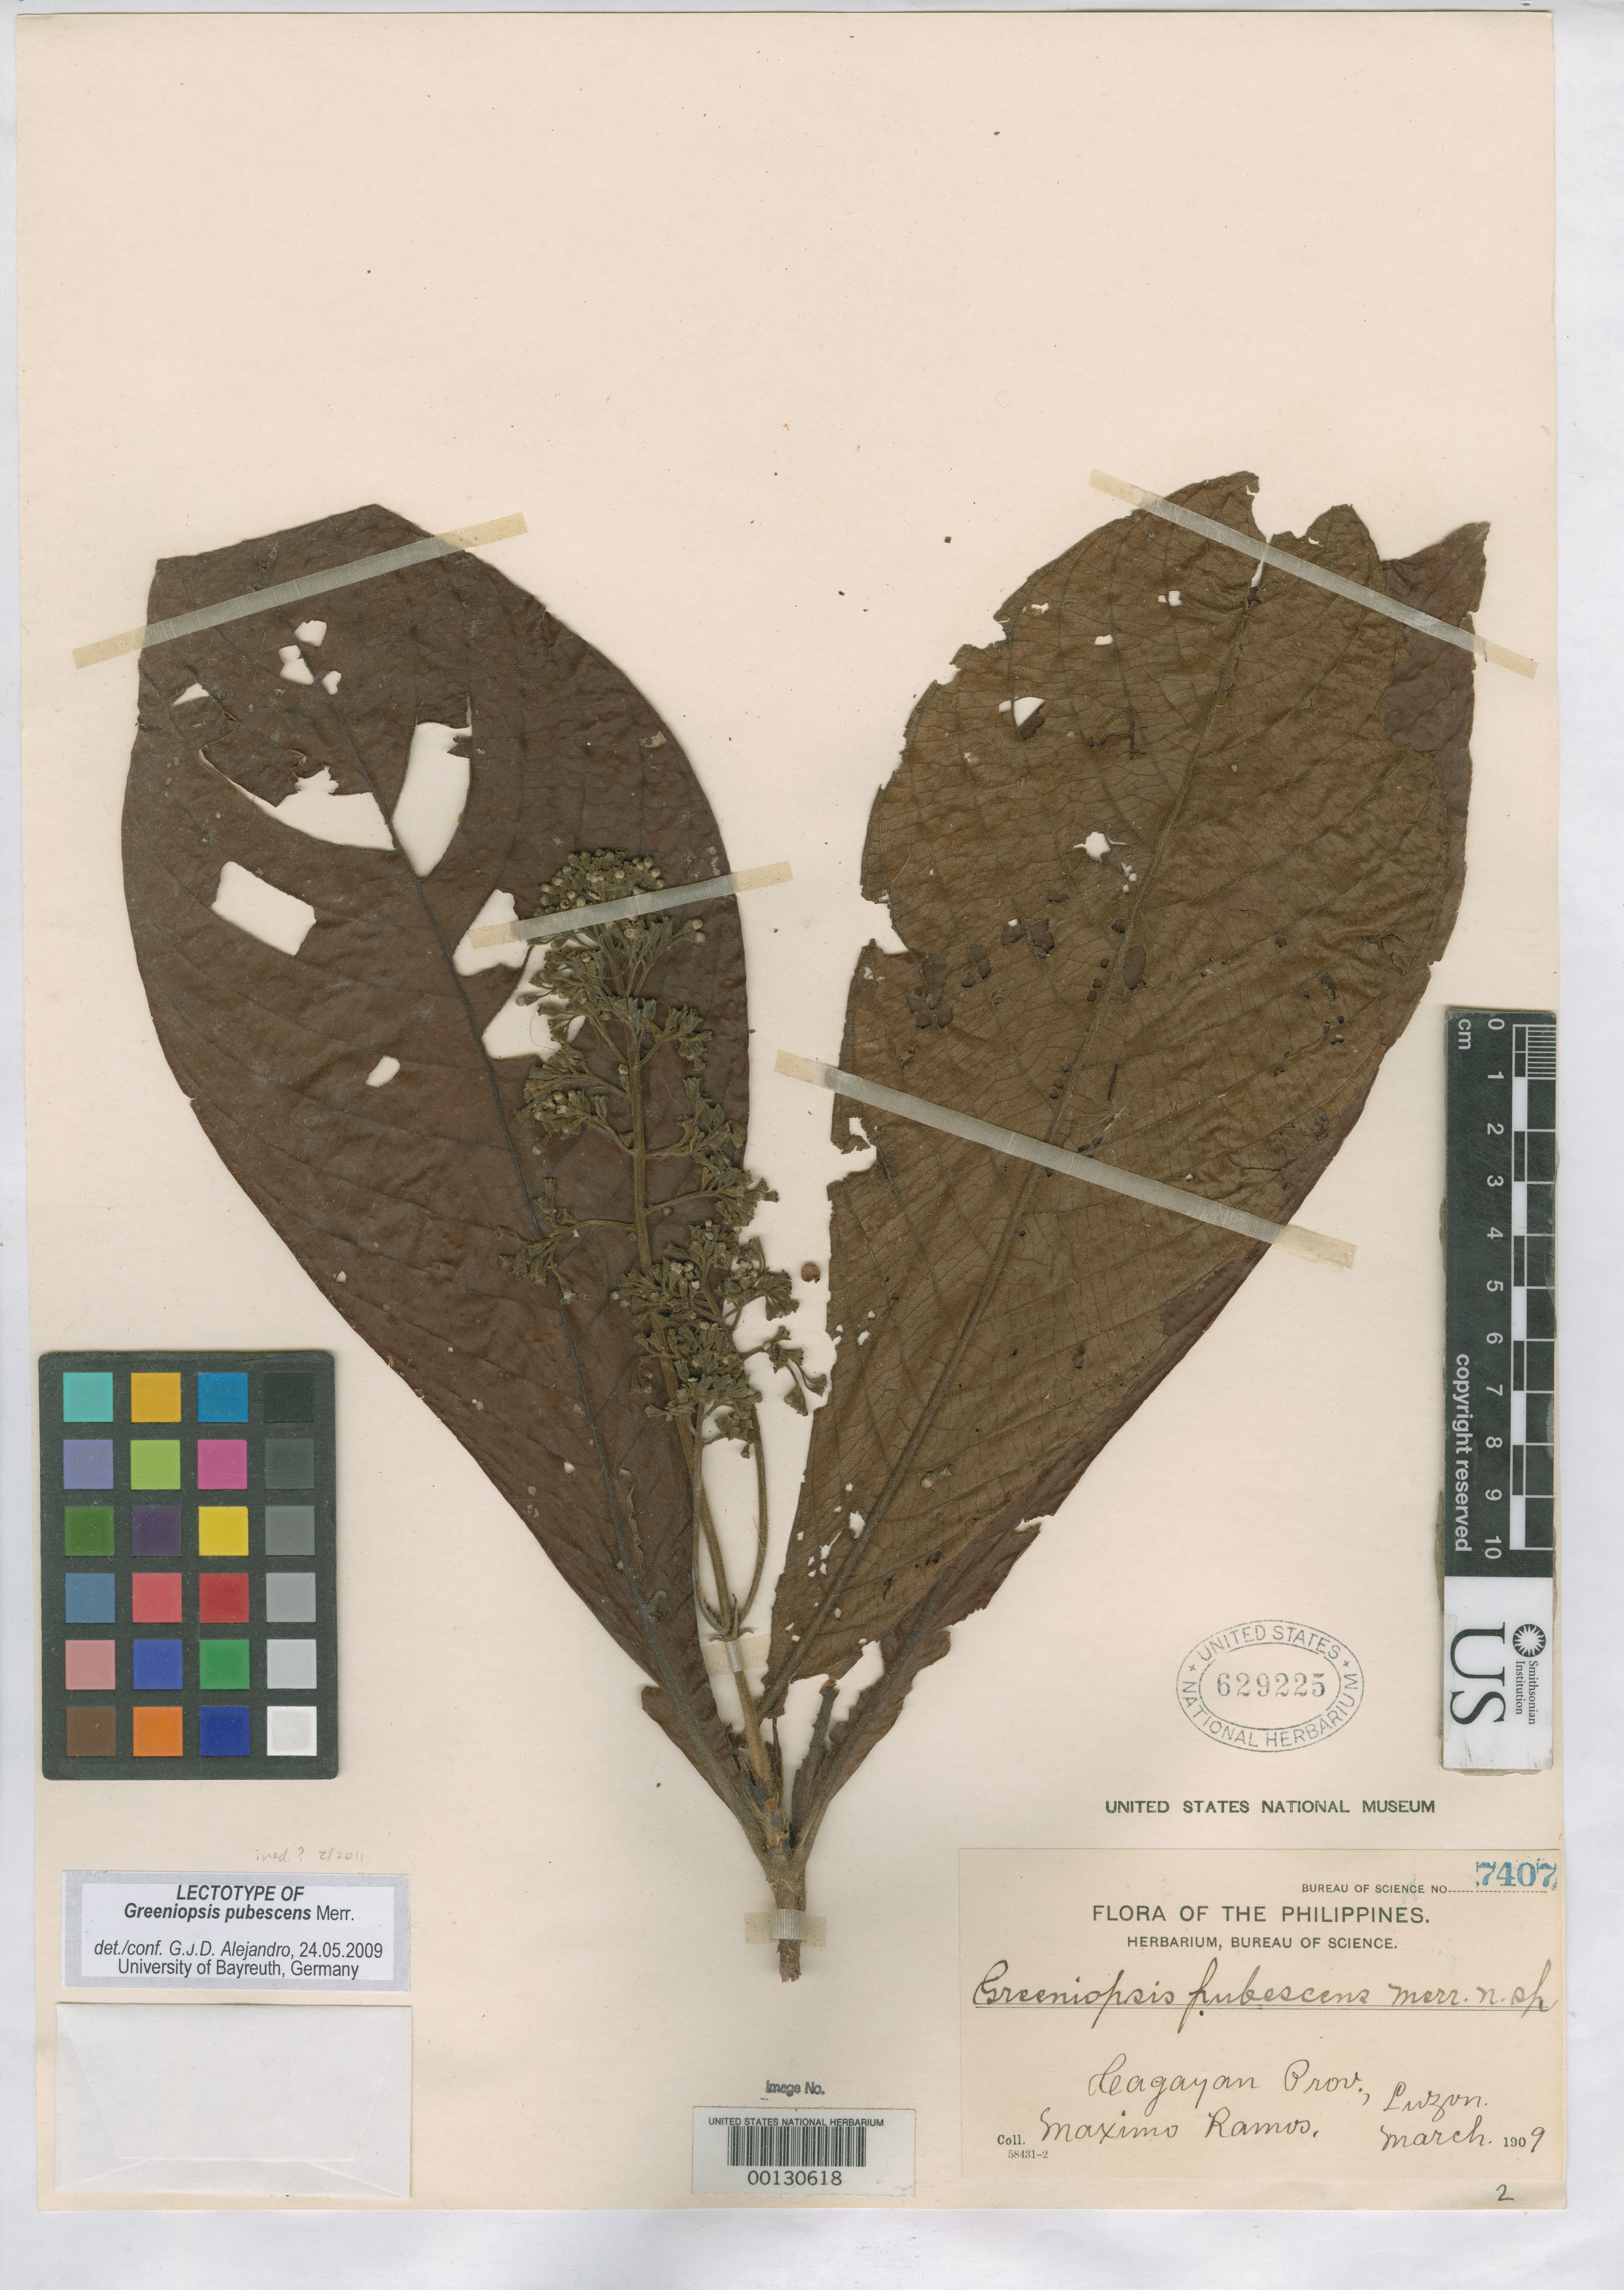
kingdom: Plantae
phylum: Tracheophyta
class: Magnoliopsida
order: Gentianales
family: Rubiaceae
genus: Greeniopsis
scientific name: Greeniopsis pubescens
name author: Merr.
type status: Isotype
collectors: M. Ramos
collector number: Bur. Sci. 7407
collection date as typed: Mar 1909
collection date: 1909-03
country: Philippines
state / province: Cagayan Valley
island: Luzon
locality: Cagayan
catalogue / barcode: US 629225